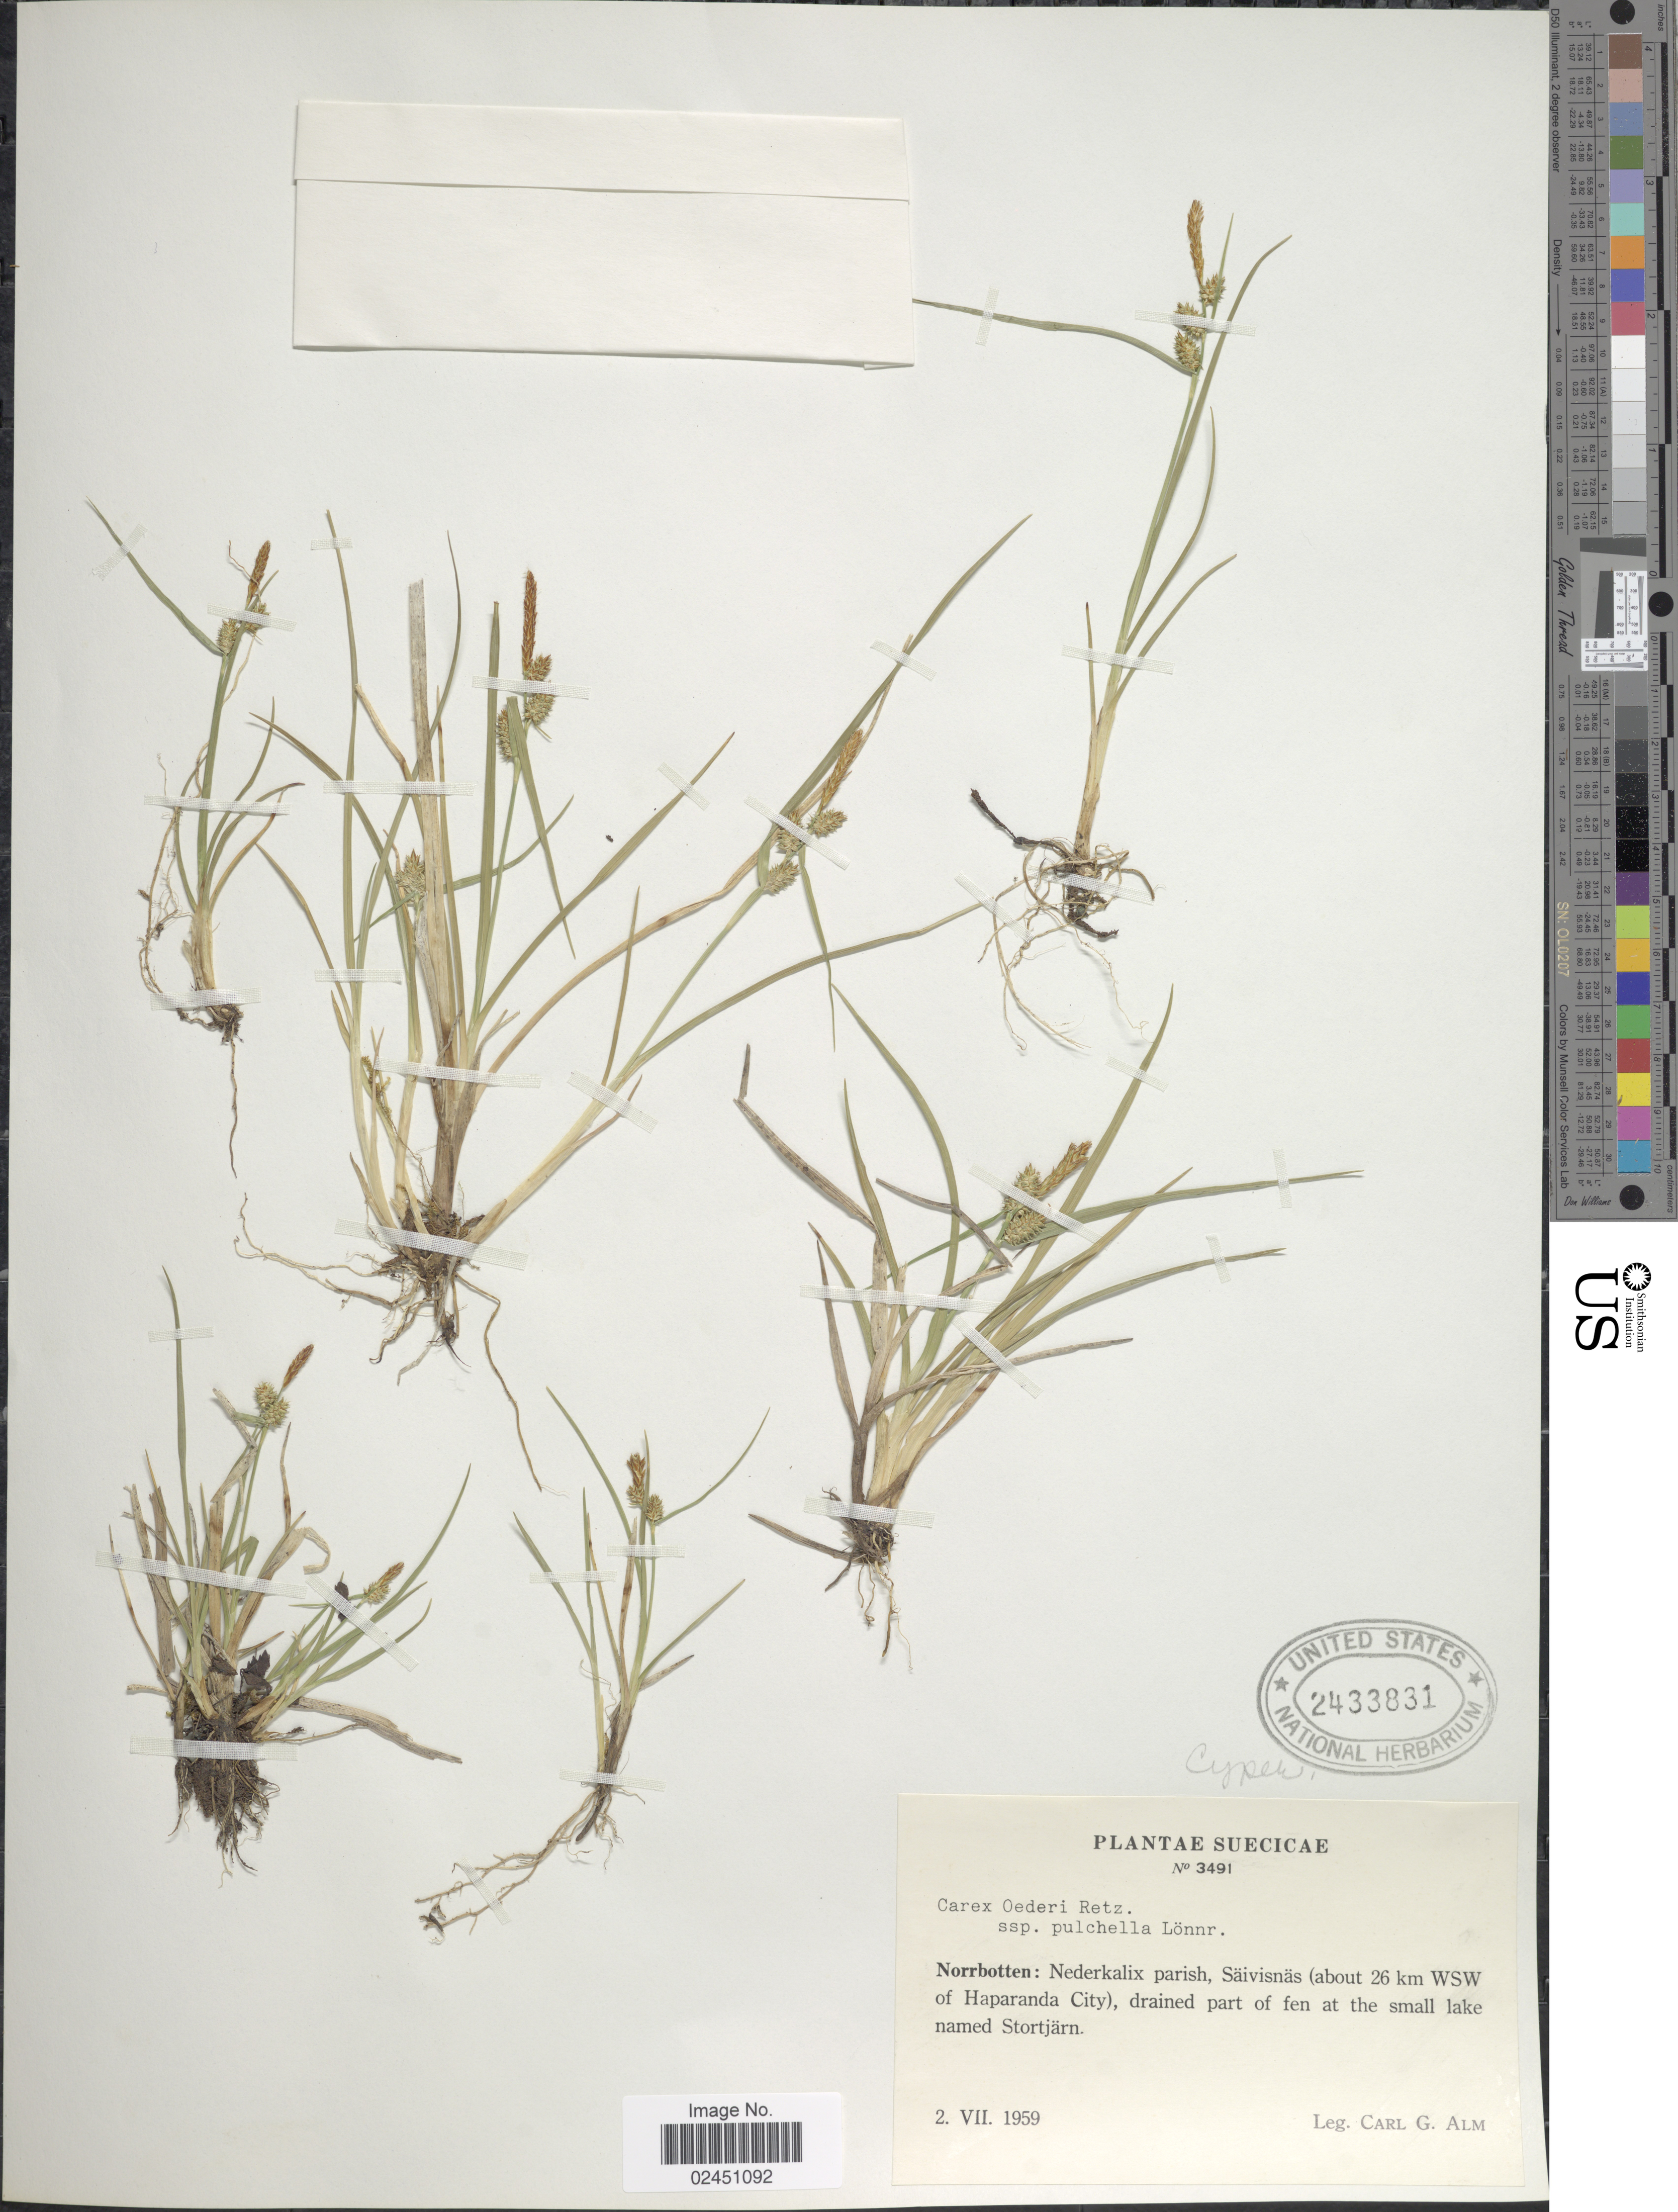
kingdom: Plantae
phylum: Tracheophyta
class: Liliopsida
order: Poales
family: Cyperaceae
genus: Carex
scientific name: Carex oederi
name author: Retz.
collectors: C. G. Alm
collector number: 3491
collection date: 1959-07-02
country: Sweden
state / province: Norrbotten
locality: Suecicae. Nederkalix parish, Saivisnas (about 26 km WSW of Haparanda City), drained part of fen at the small lake named Stortjarn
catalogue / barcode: US 2433831